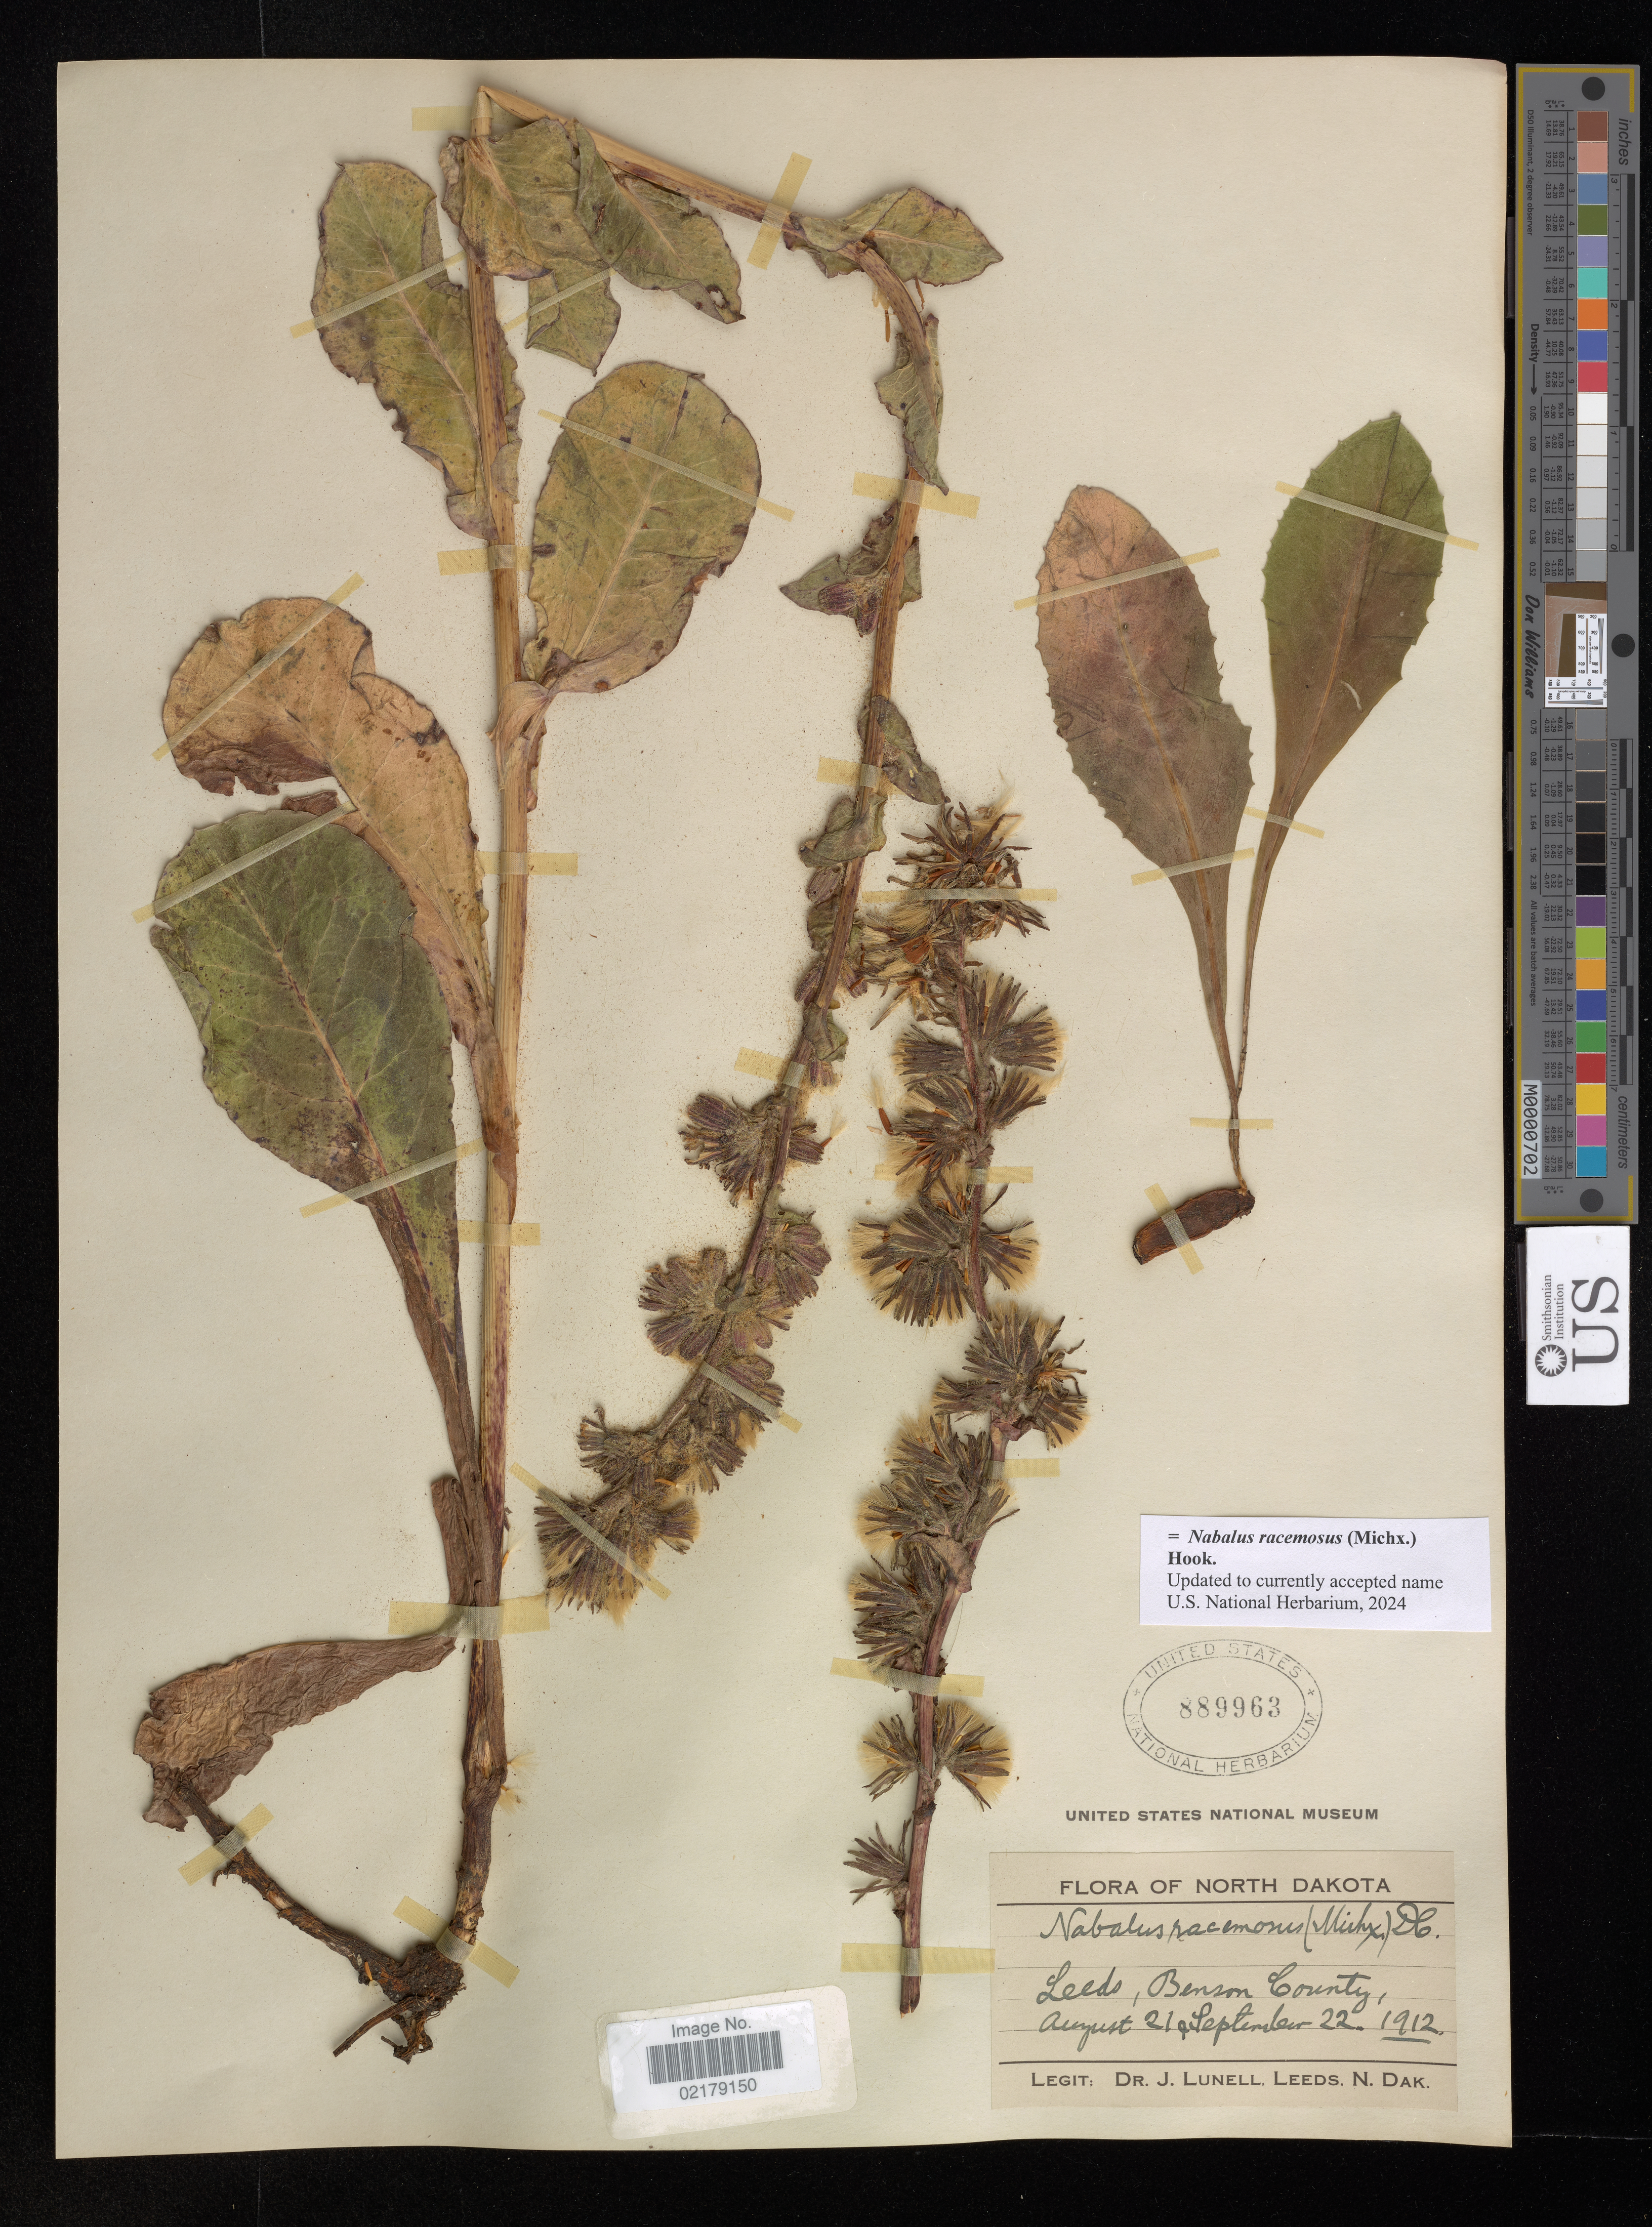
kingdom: Plantae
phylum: Tracheophyta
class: Magnoliopsida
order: Asterales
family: Asteraceae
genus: Nabalus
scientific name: Nabalus racemosus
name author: (Michx.) Hook.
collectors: J. Lunell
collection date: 1912-08-21,1912-09-22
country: United States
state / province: North Dakota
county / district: Benson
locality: Leeds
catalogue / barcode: US 889963